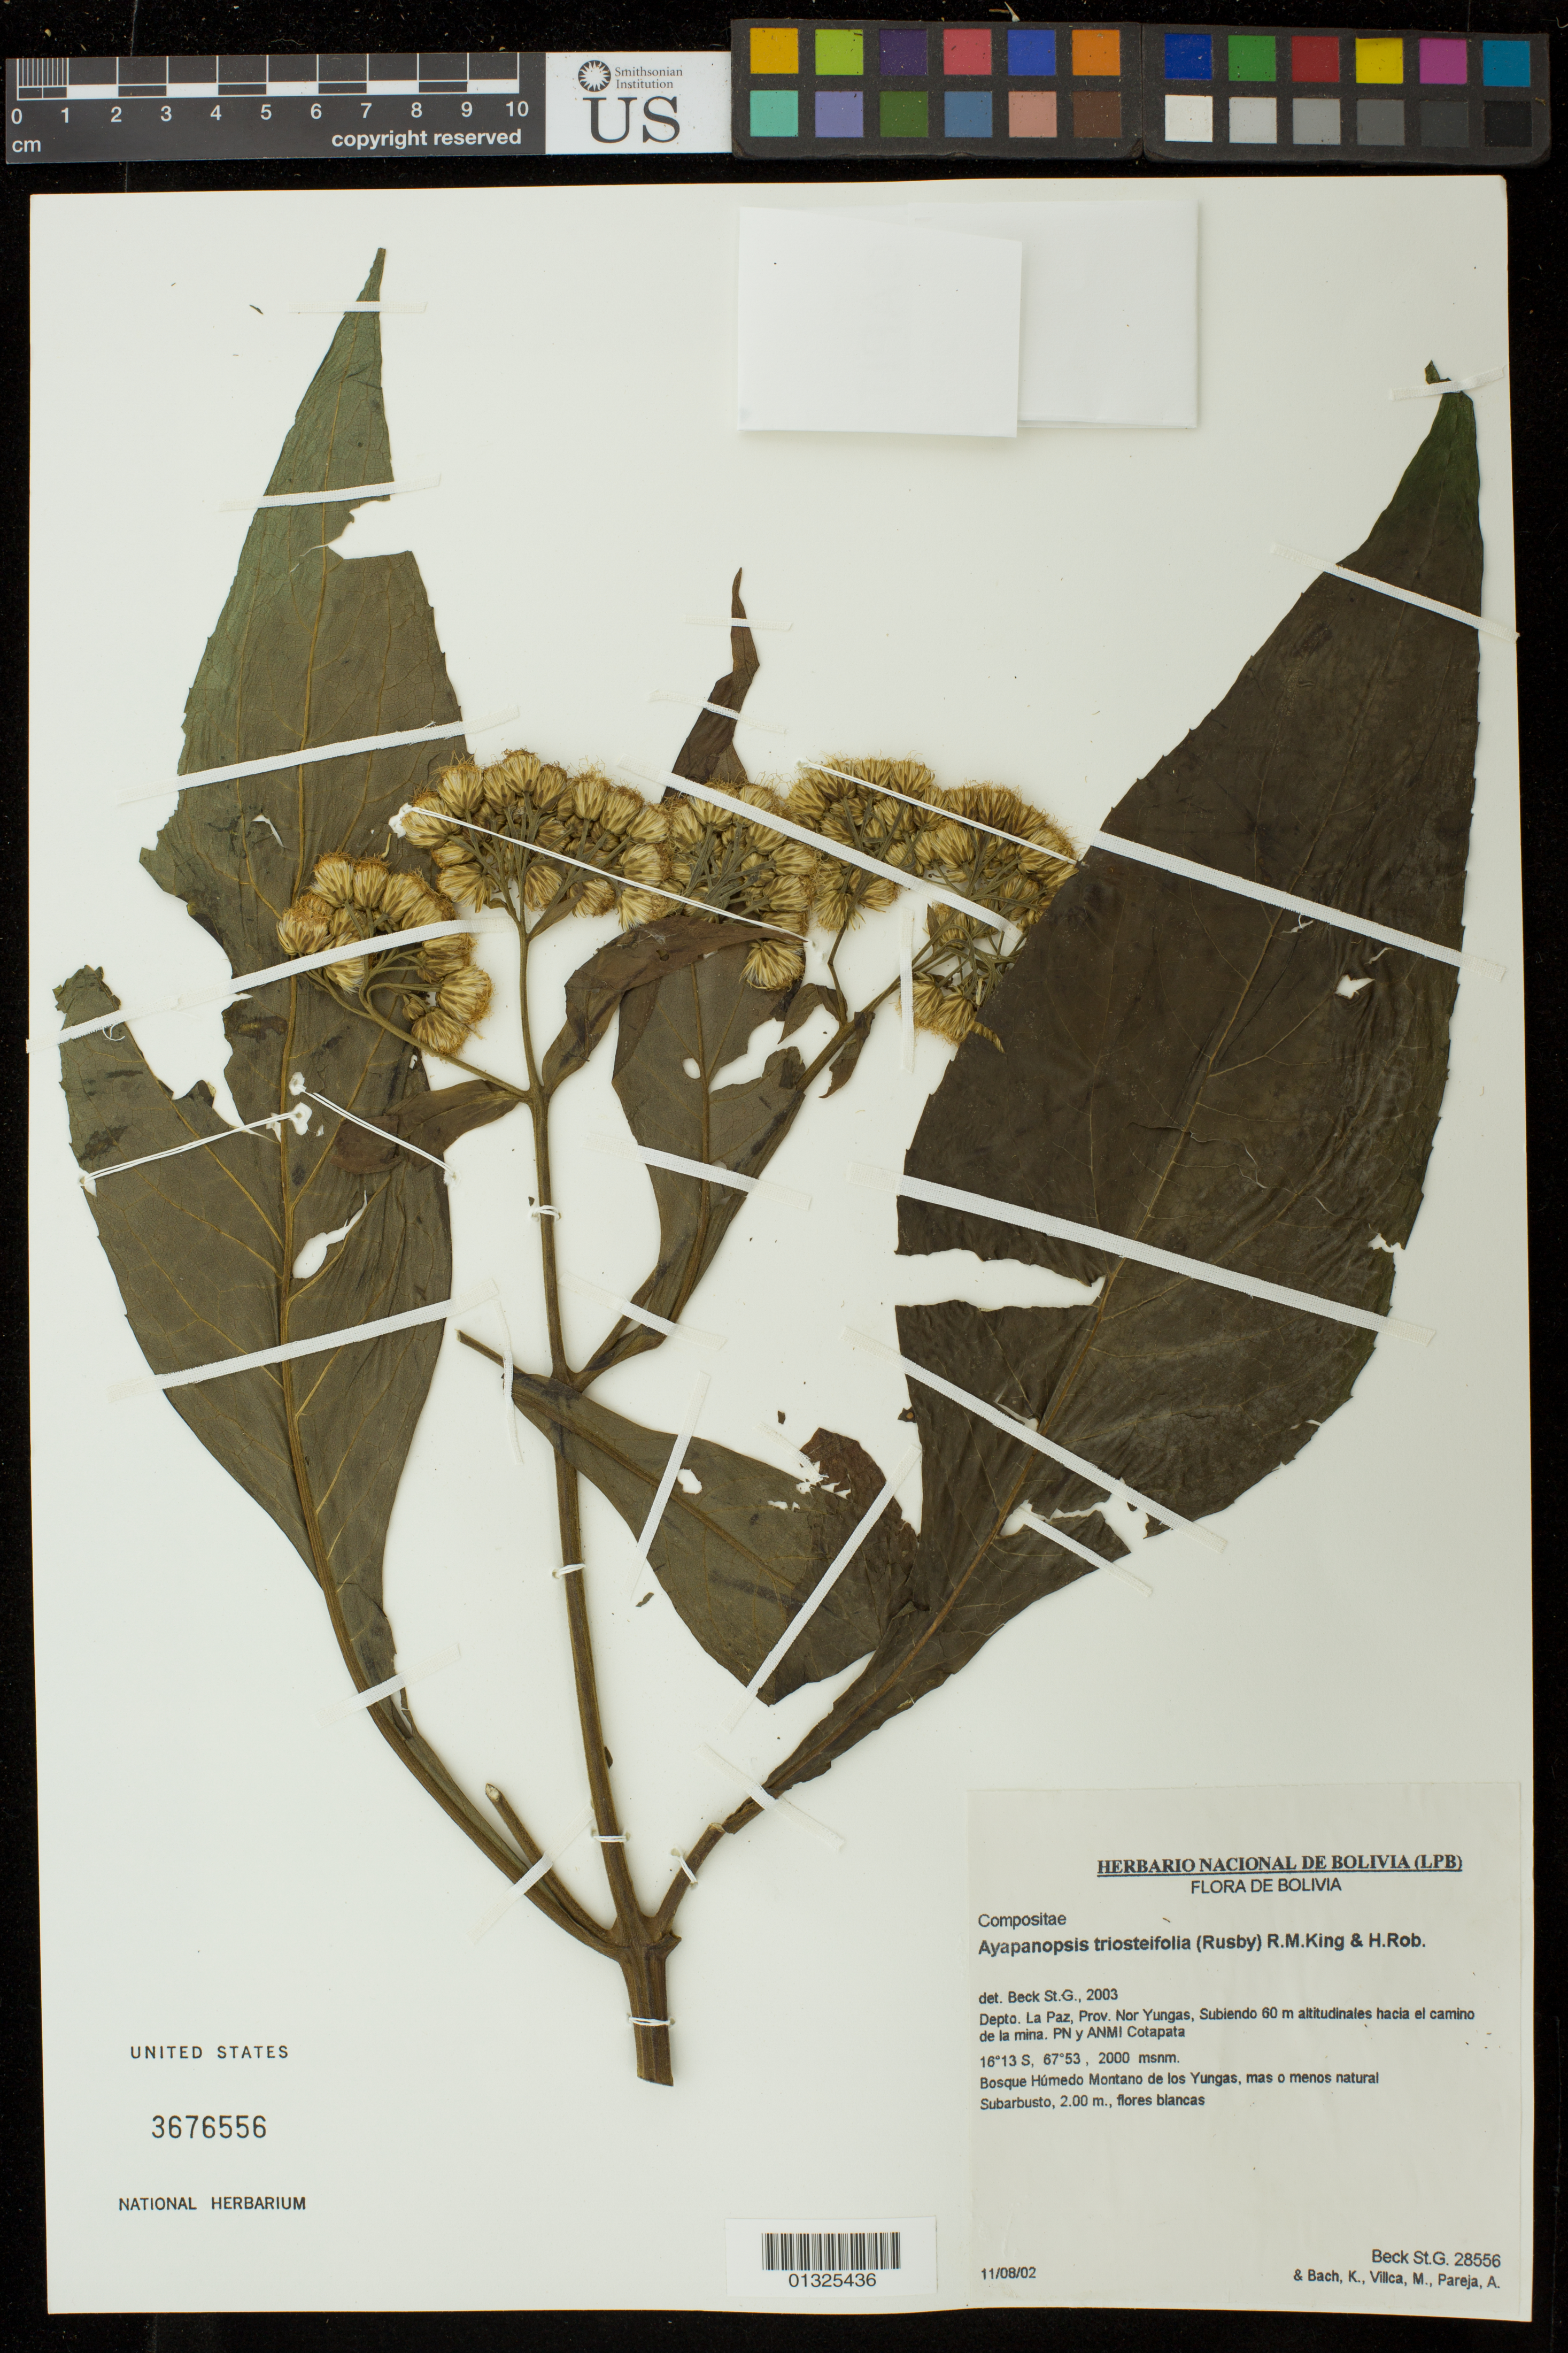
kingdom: Plantae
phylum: Tracheophyta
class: Magnoliopsida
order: Asterales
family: Asteraceae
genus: Ayapanopsis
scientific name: Ayapanopsis triosteifolia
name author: (Rusby) R.M. King & H. Rob.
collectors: S. G. Beck, K. Bach, M. Villca & A. Pareja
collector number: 28556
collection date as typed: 11 Aug 2002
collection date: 2002-08-11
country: Bolivia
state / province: La Paz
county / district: Prov. Nor Yungas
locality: Subiendo 60 m altitudninales hacia el camino de la mina. PN 7 ANMI Cotapata.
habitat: Bosque humedo montano de los Yungas, mas o menos natural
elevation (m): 2000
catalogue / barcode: US 3676556